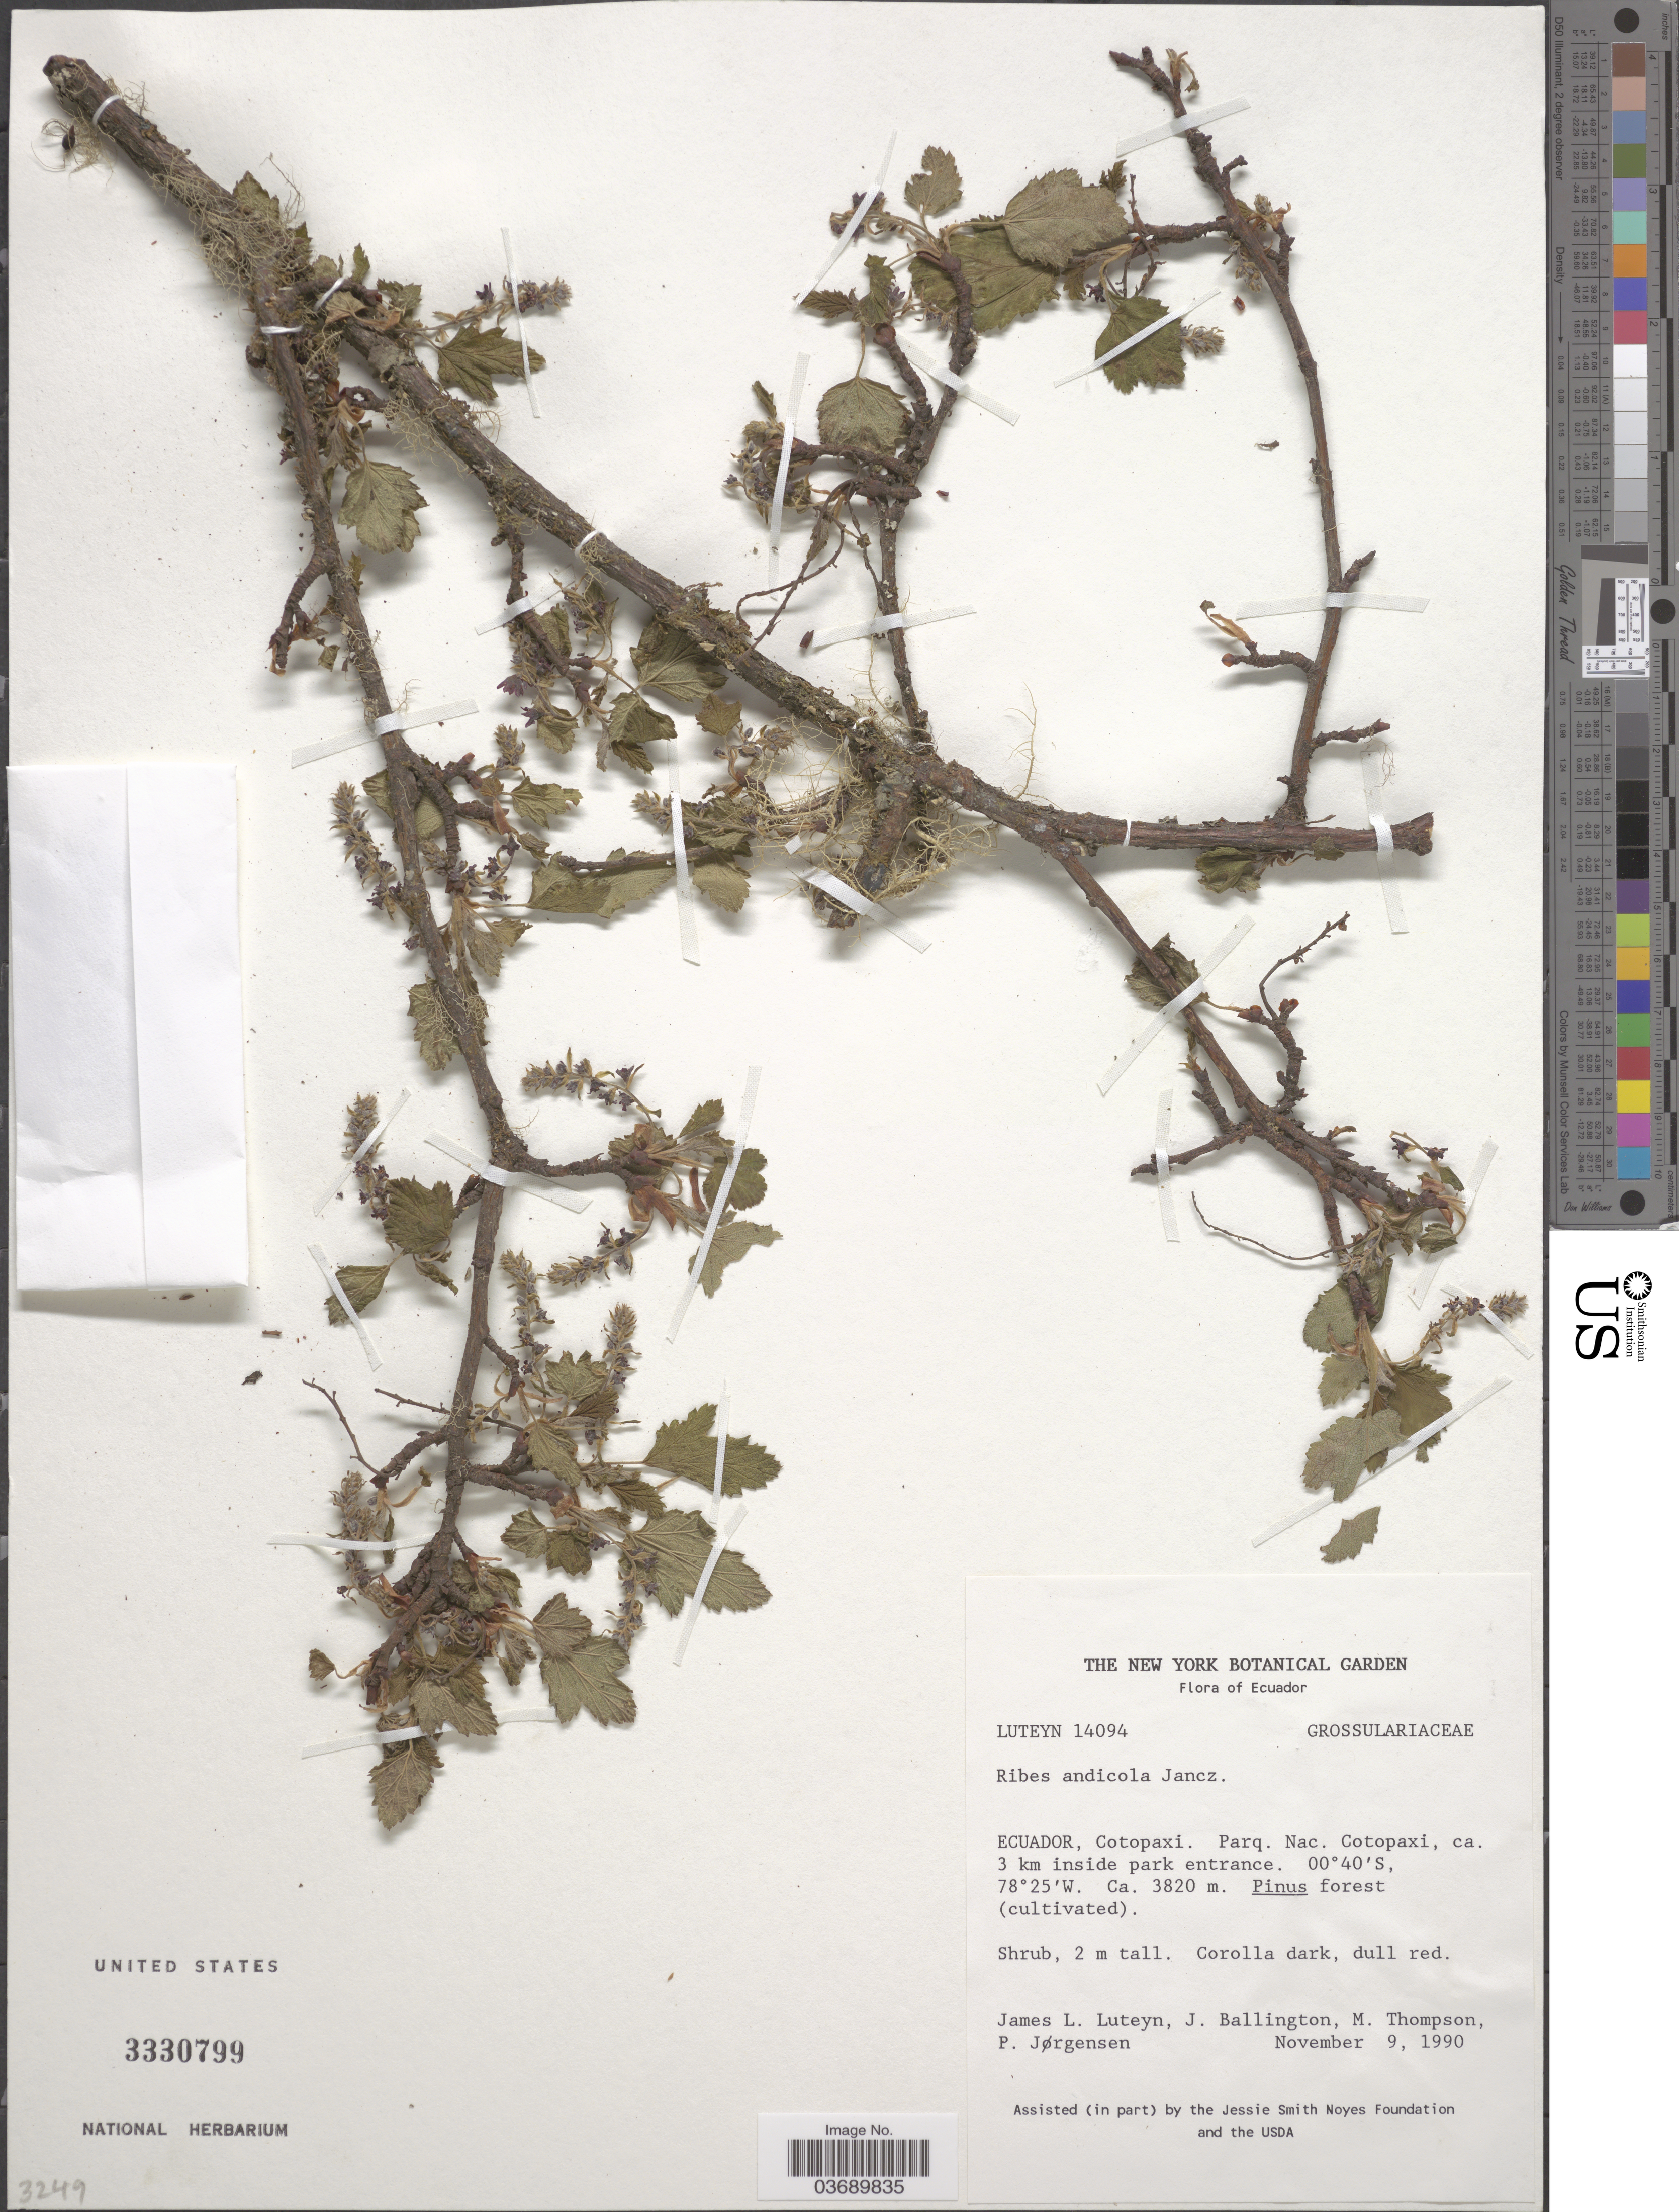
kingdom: Plantae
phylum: Tracheophyta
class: Magnoliopsida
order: Saxifragales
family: Grossulariaceae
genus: Ribes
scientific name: Ribes andicola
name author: Jancz.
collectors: J. L. Luteyn, J. Ballington, M. Thompson & P. Jörgensen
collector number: LUTEYN 14094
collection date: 1990-11-09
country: Ecuador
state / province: Cotopaxi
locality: Parq. Nac. Cotopaxi, ca. 3 km inside park entrance.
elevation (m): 3820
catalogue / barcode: US 3330799